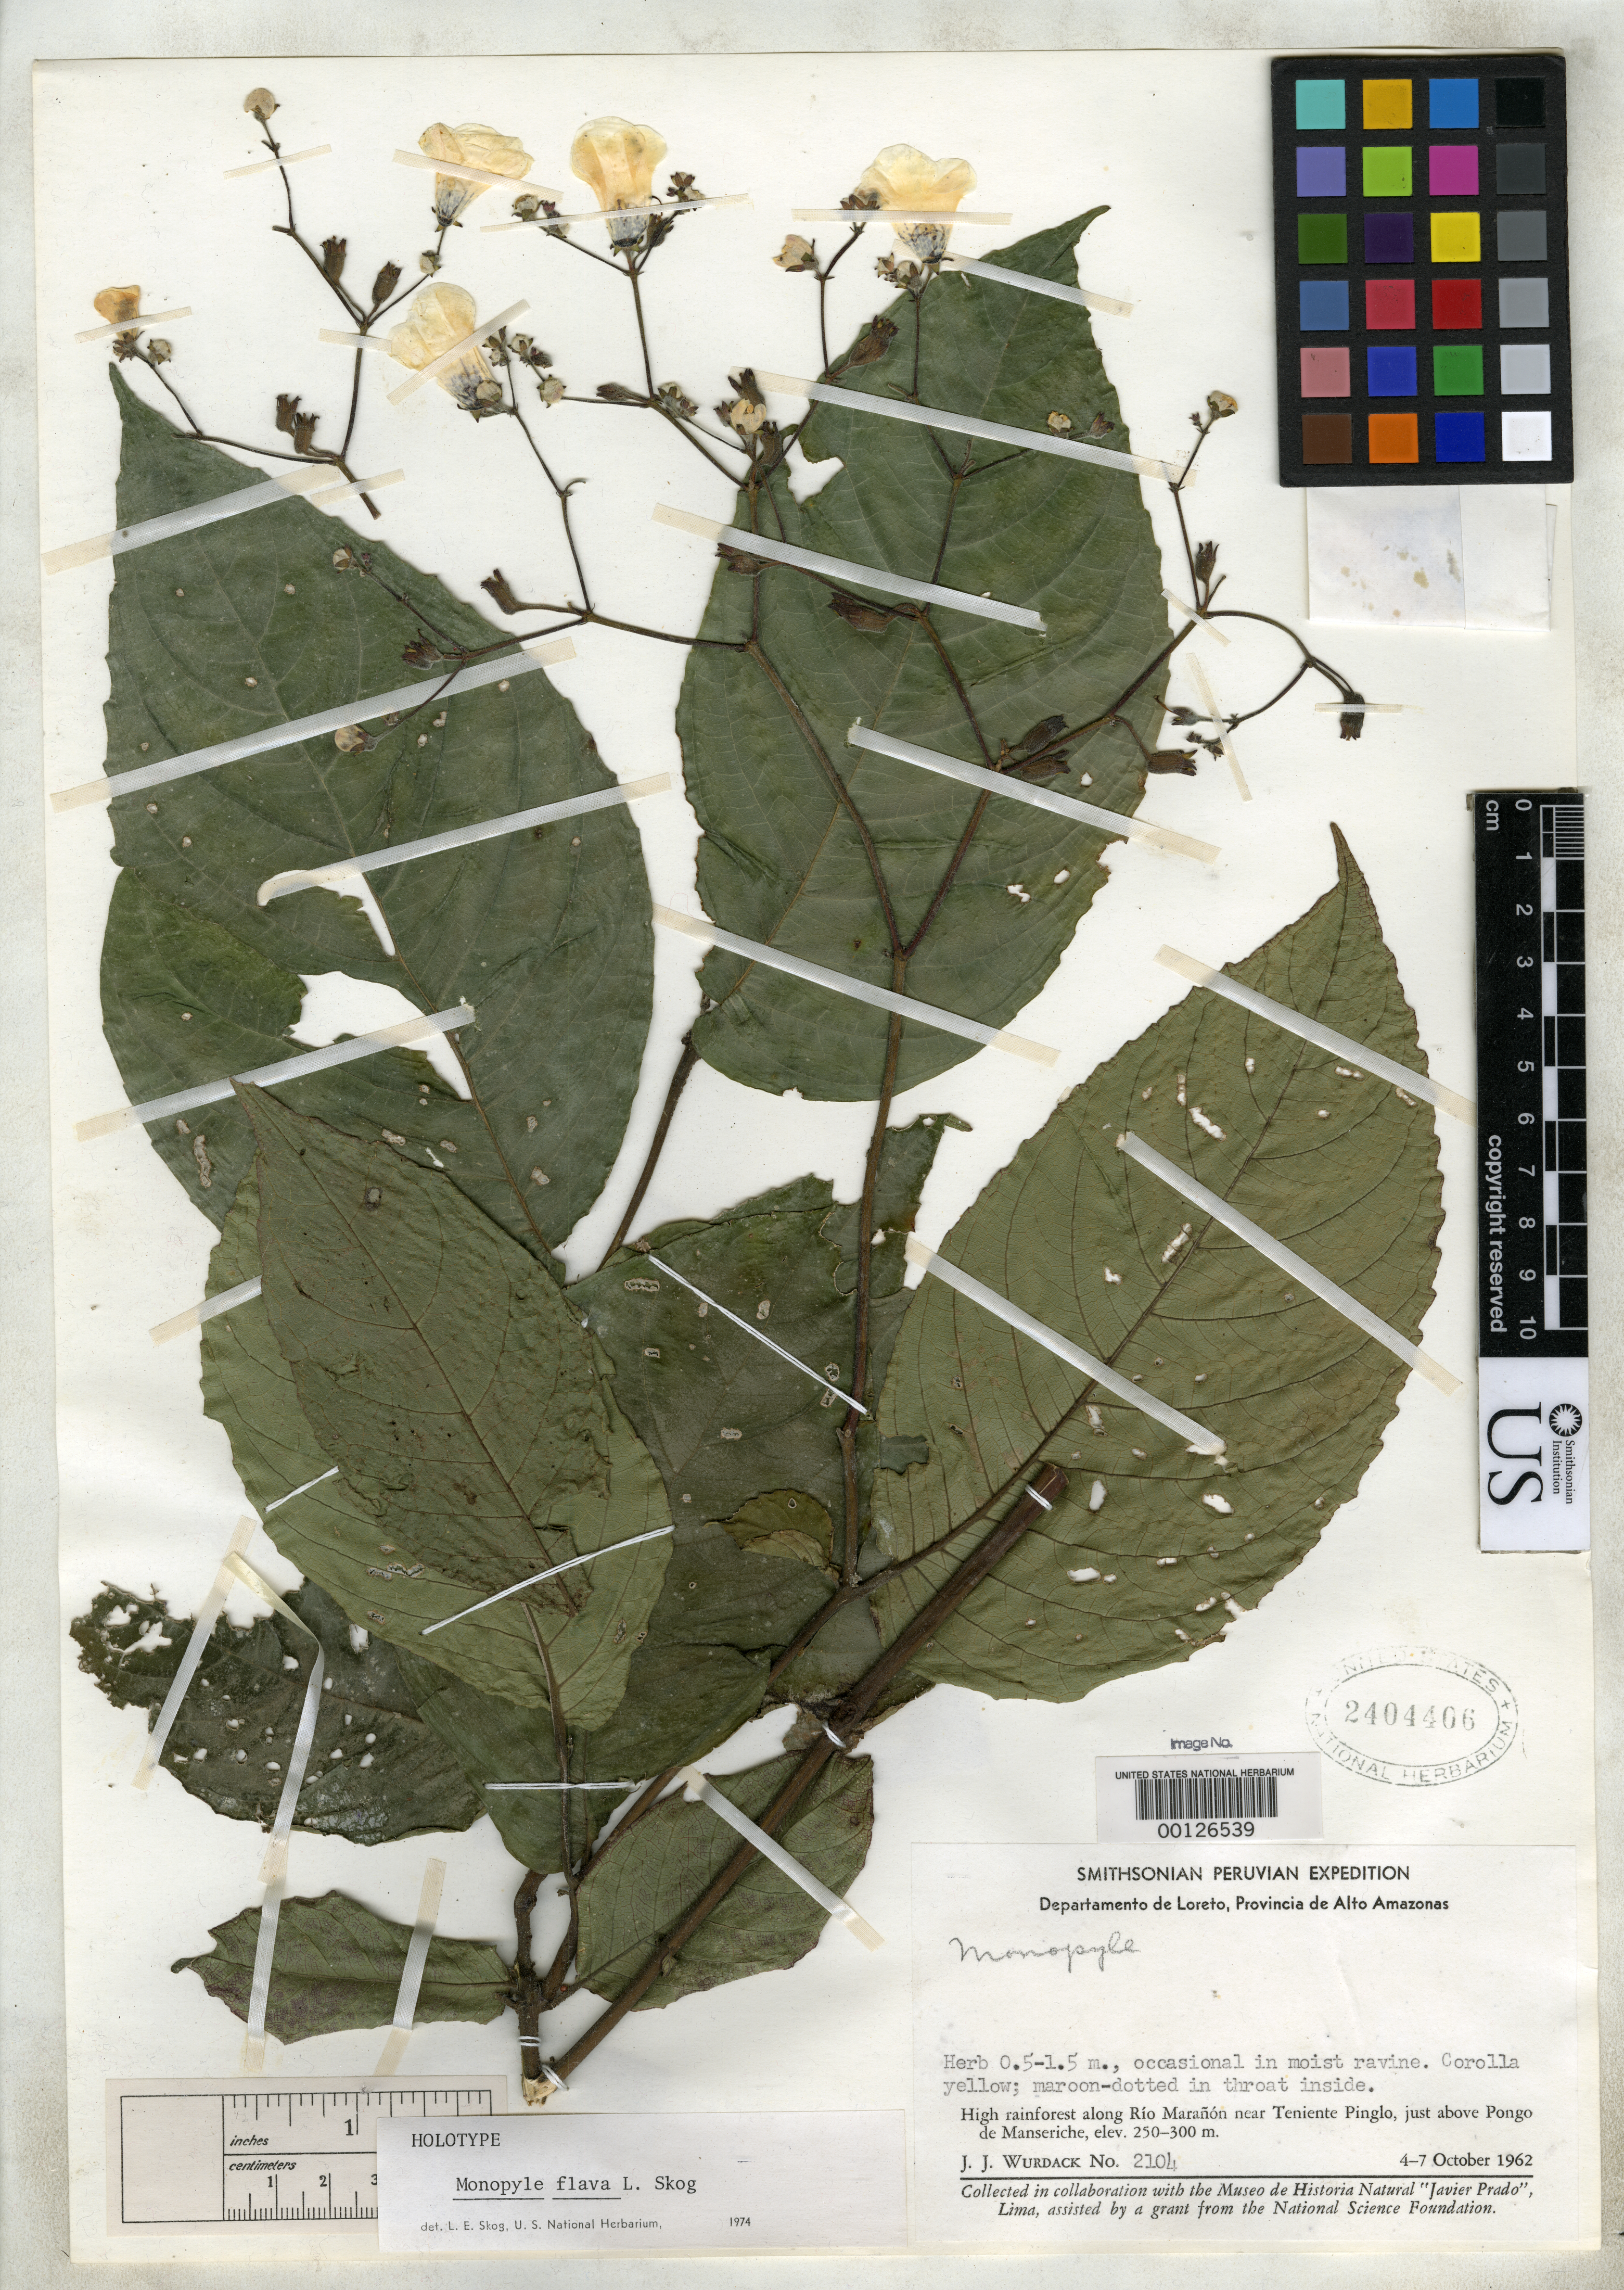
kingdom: Plantae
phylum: Tracheophyta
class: Magnoliopsida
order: Lamiales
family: Gesneriaceae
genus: Monopyle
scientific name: Monopyle flava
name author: L.E. Skog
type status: Holotype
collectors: J. J. Wurdack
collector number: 2104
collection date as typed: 04 Oct 1962 to 07 Oct 1962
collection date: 1962-10-04/1962-10-07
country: Peru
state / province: Loreto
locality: Alto Amazonas, along Rio Maronon near Tenientepinglo, above Pongo de Manseriche.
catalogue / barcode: US 2404406